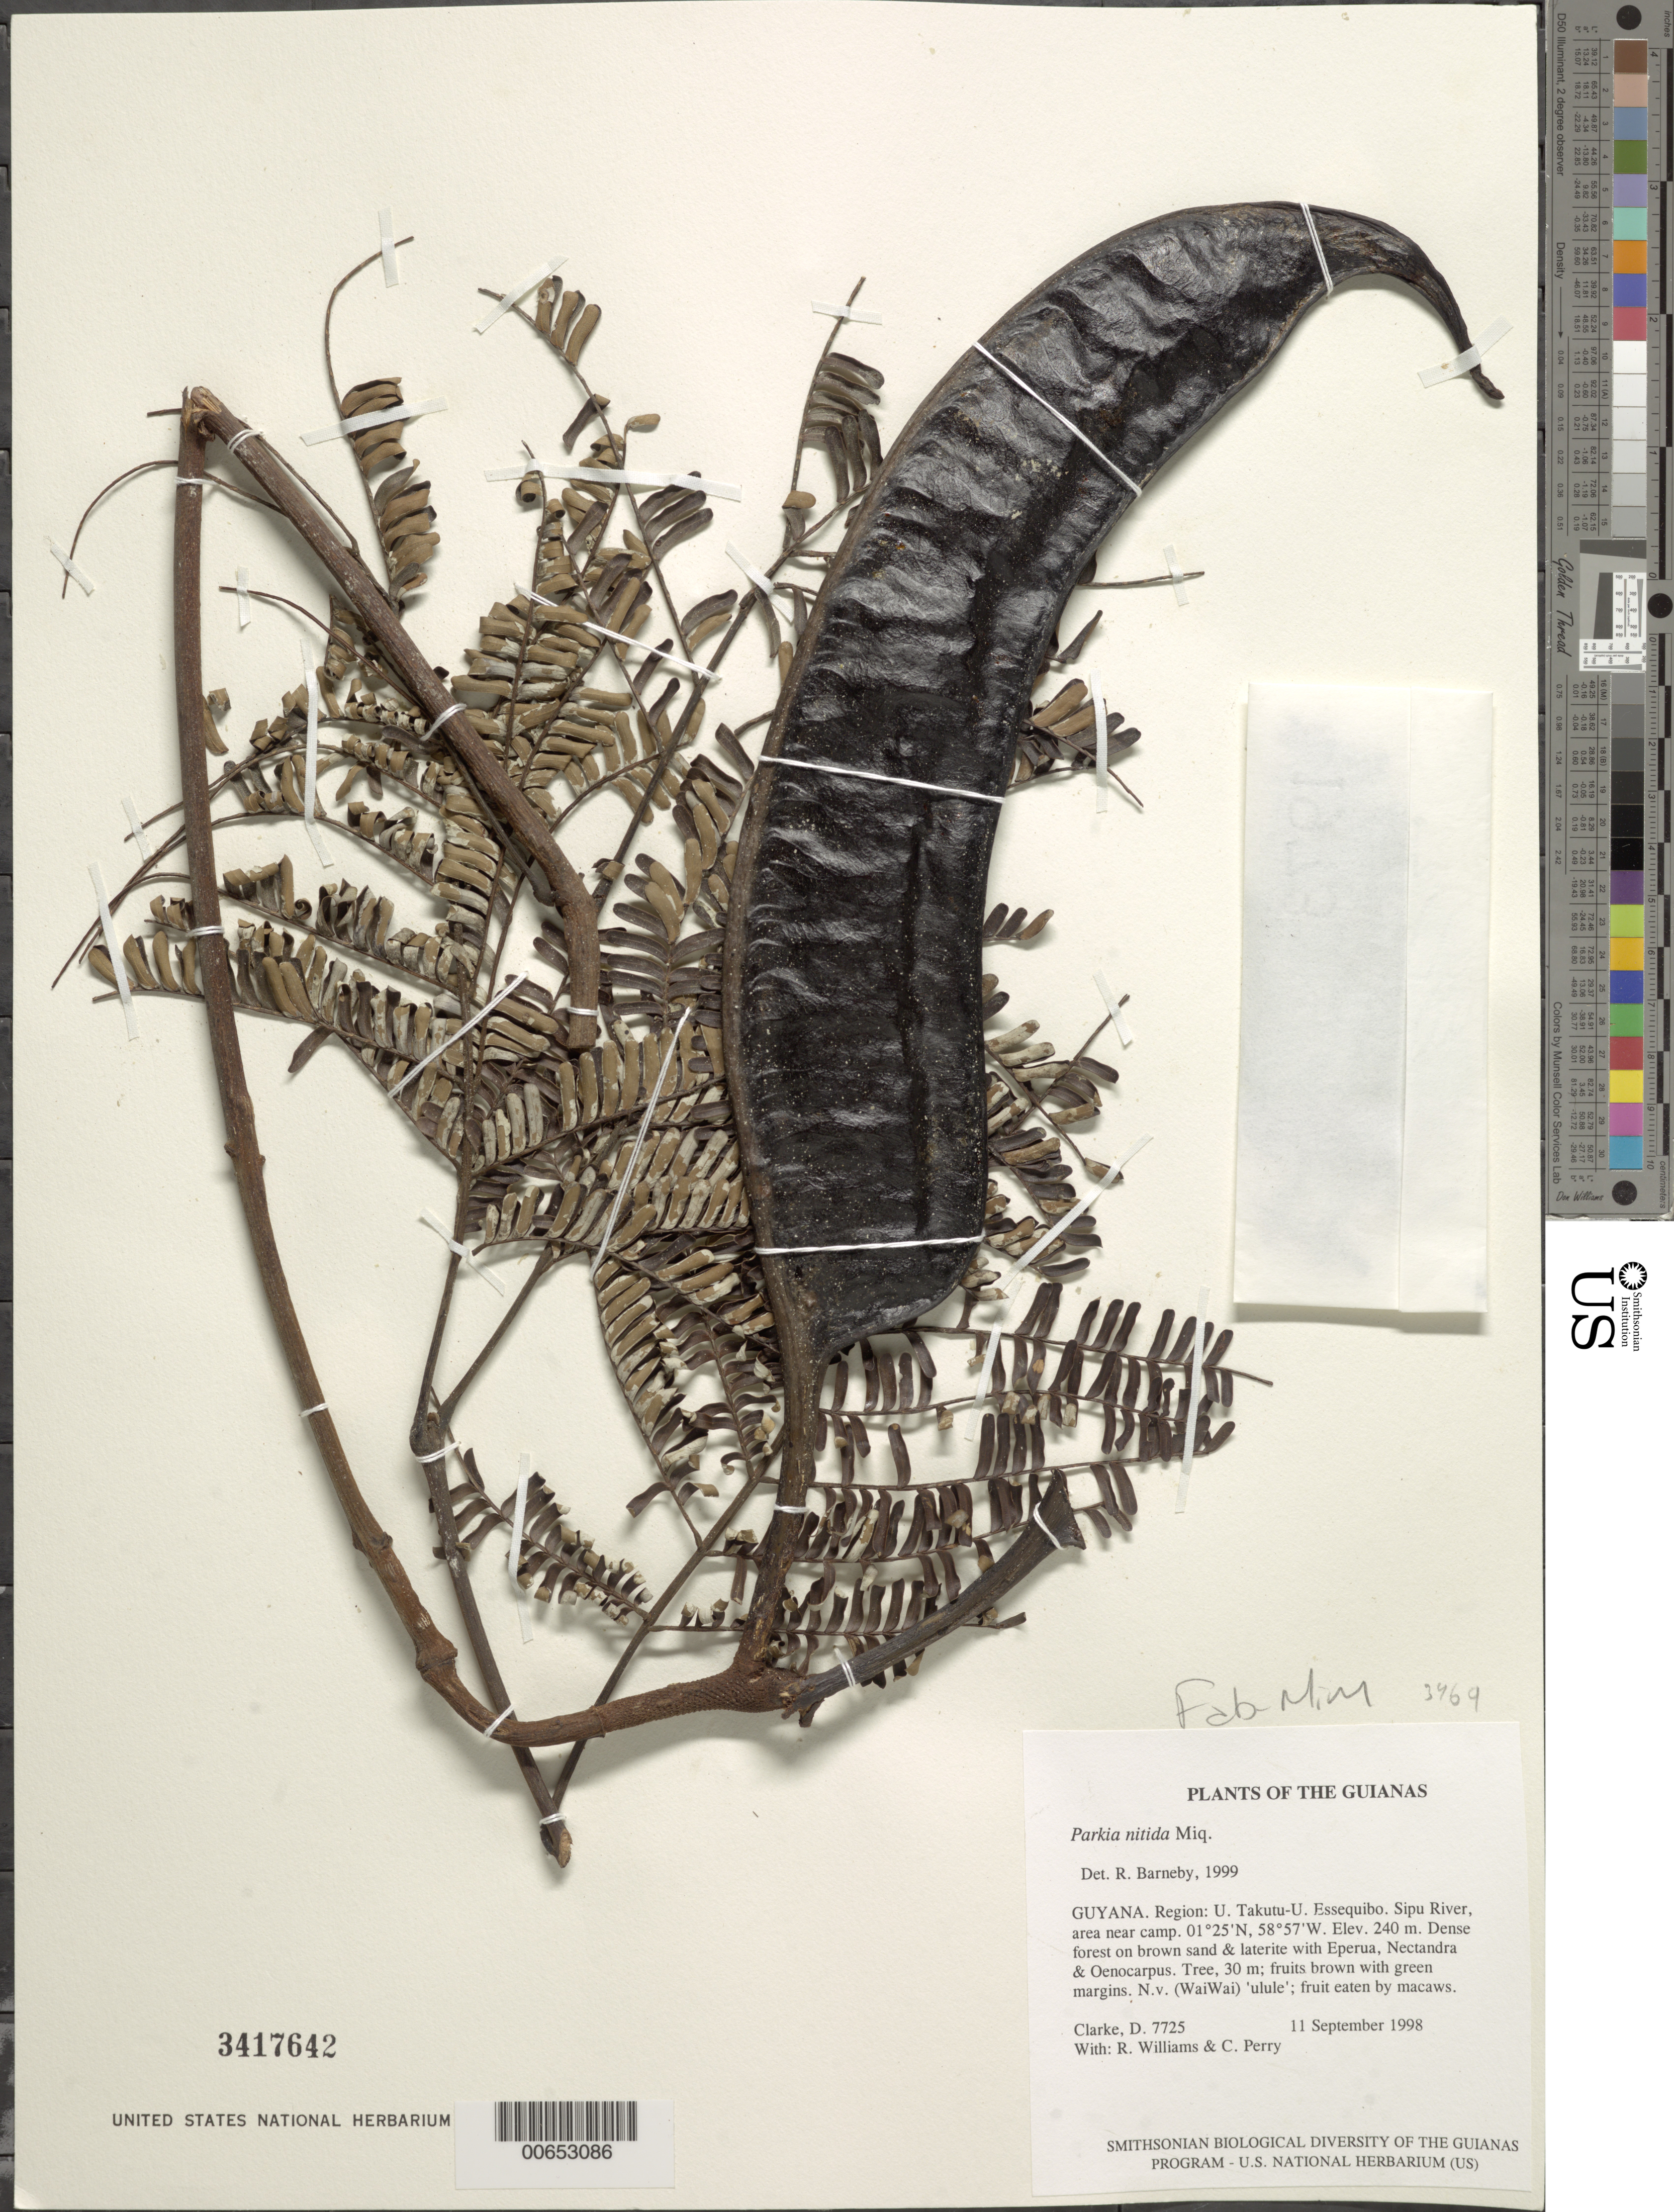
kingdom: Plantae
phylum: Tracheophyta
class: Magnoliopsida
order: Fabales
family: Fabaceae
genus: Parkia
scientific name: Parkia nitida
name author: Miq.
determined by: Barneby, Rupert C., (NY)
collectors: H. D. Clarke, R. Williams & C. Perry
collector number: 7725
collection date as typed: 11 September 1998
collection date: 1998-09-11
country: Guyana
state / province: U. Takutu-U. Essequibo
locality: Sipu River, area near camp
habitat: Dense forest on brown sand & laterite with Eperua, Nectandra & Oenocarpus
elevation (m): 240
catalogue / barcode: US 3417642